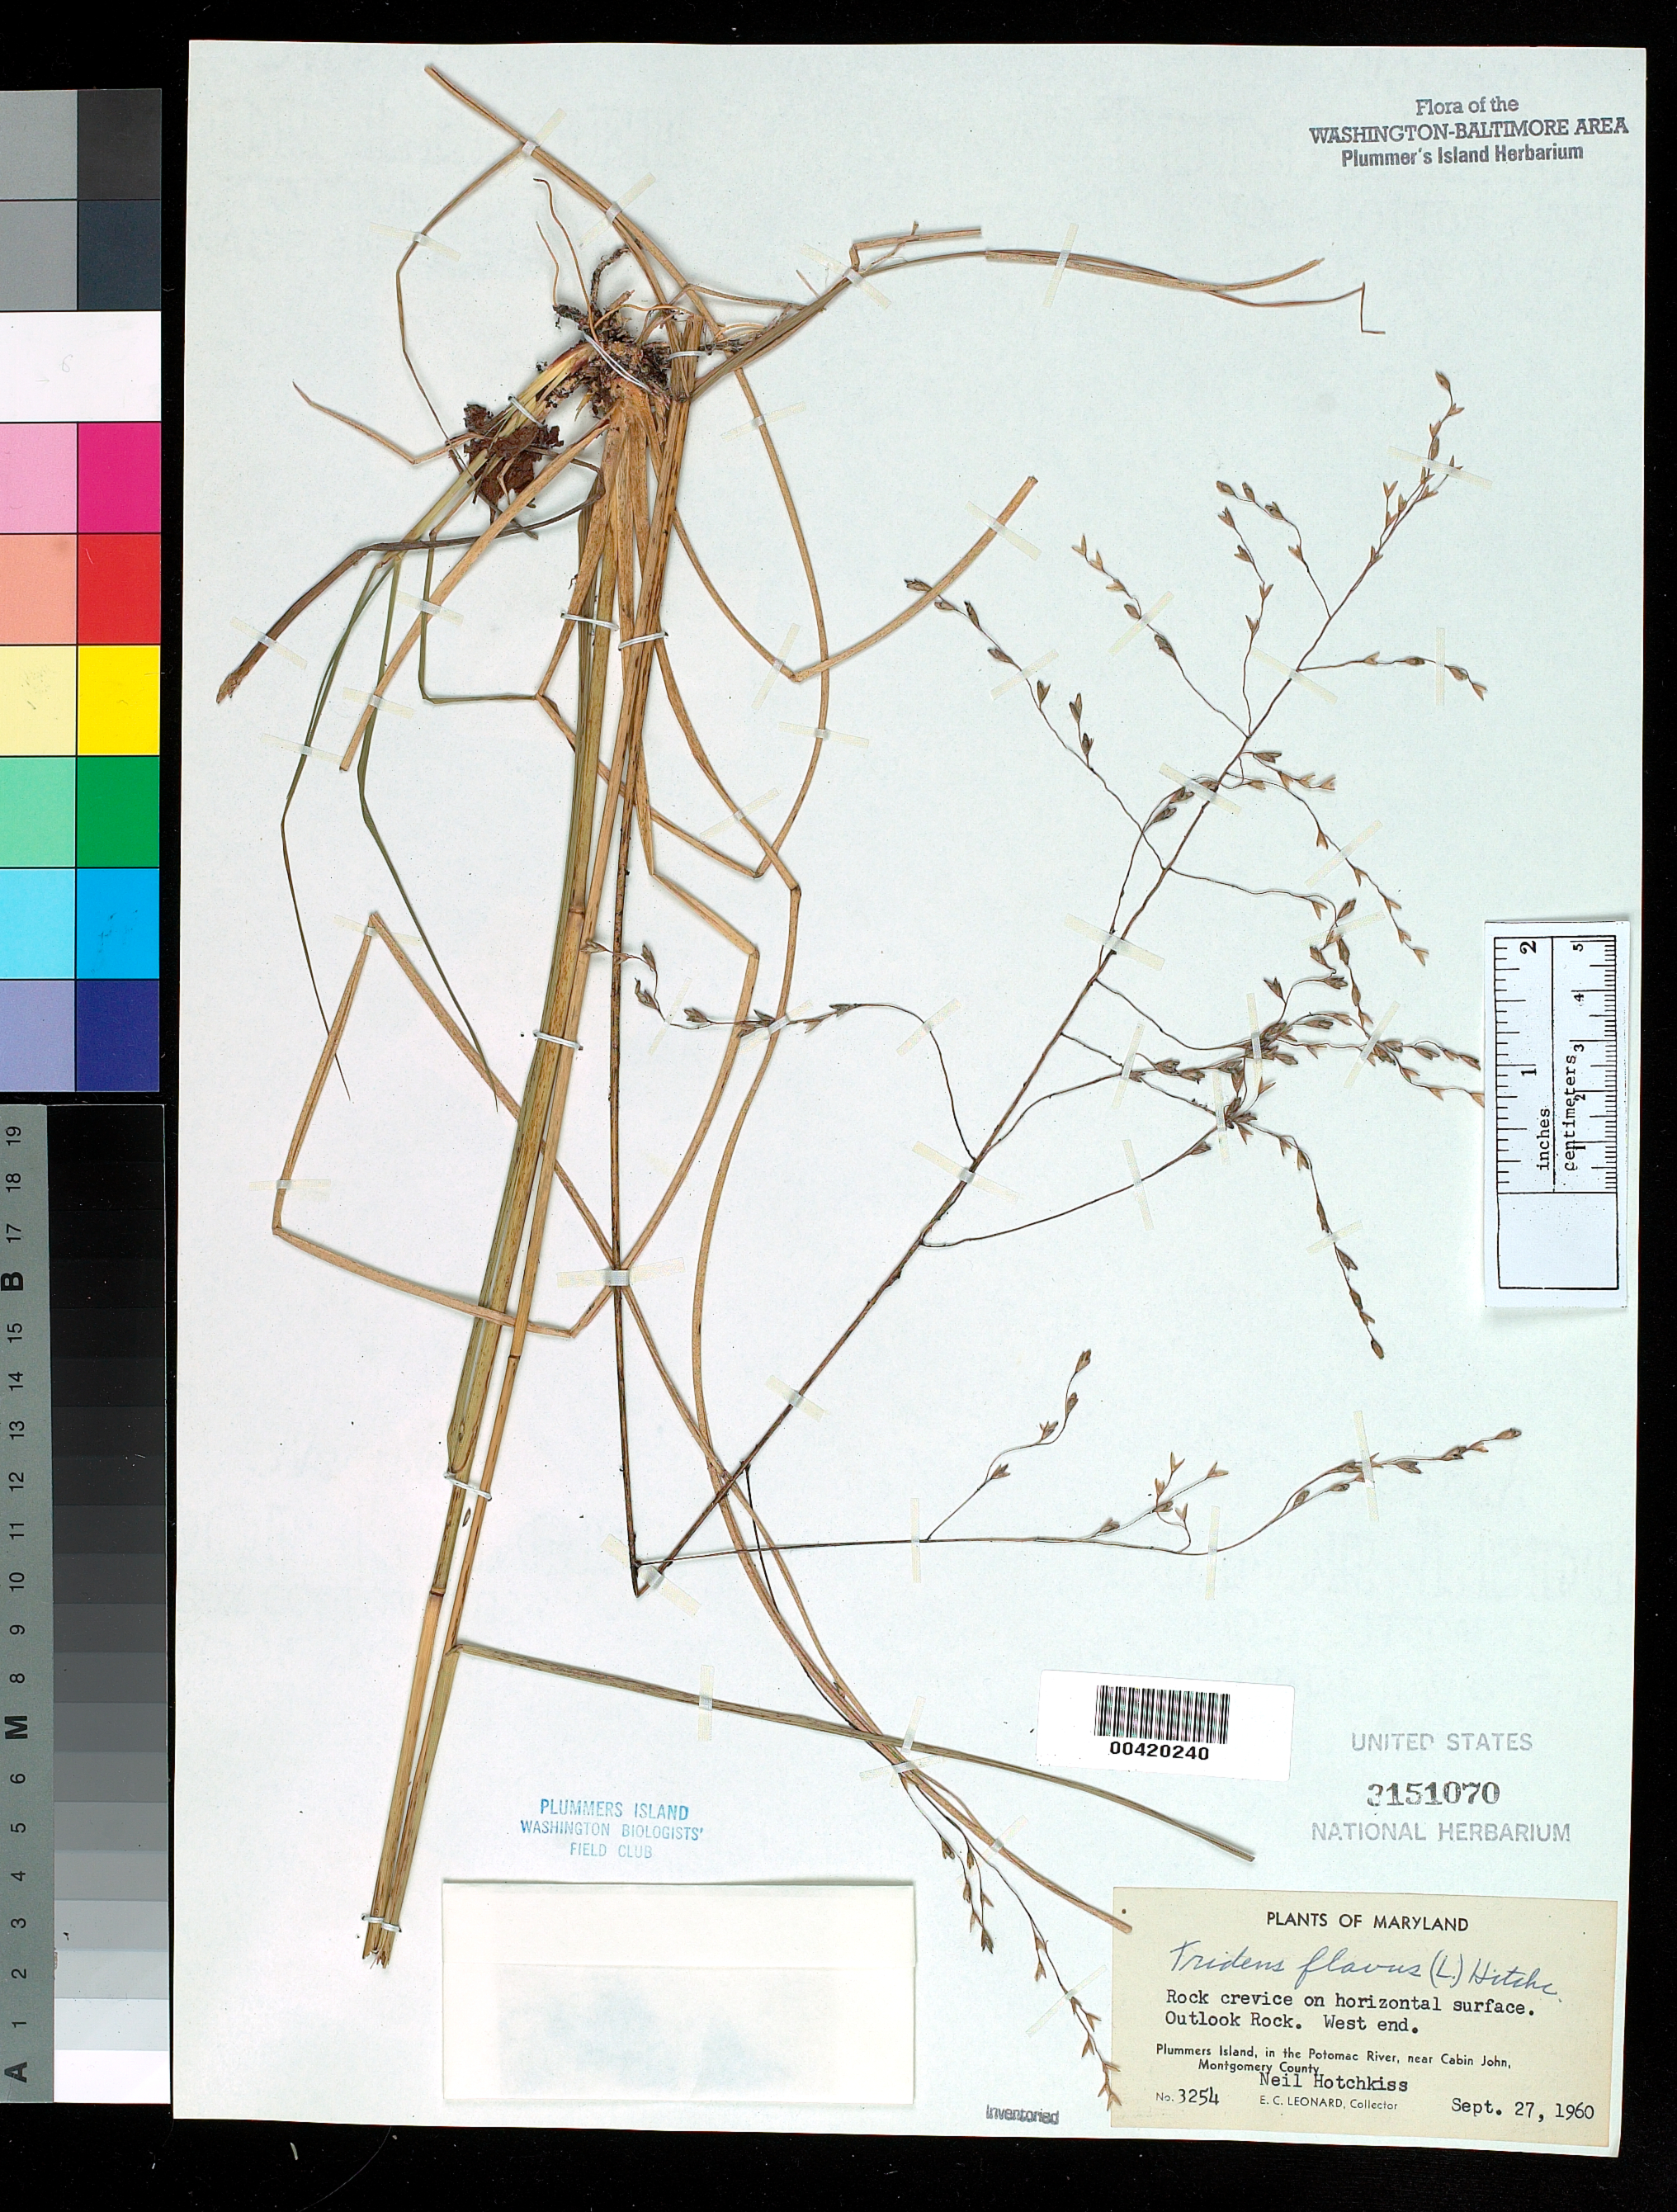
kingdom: Plantae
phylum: Tracheophyta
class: Liliopsida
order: Poales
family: Poaceae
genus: Tridens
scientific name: Tridens flavus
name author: (L.) Hitchc.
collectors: E. C. Leonard & N. Hotchkiss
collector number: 3254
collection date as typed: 27 Sep 1960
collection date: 1960-09-27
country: United States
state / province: Maryland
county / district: Montgomery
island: Plummers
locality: Plummer's Island; Outlook Rock. west end C. & O. Canal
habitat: Rock crevice on horizontal surface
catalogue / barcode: US 3151070